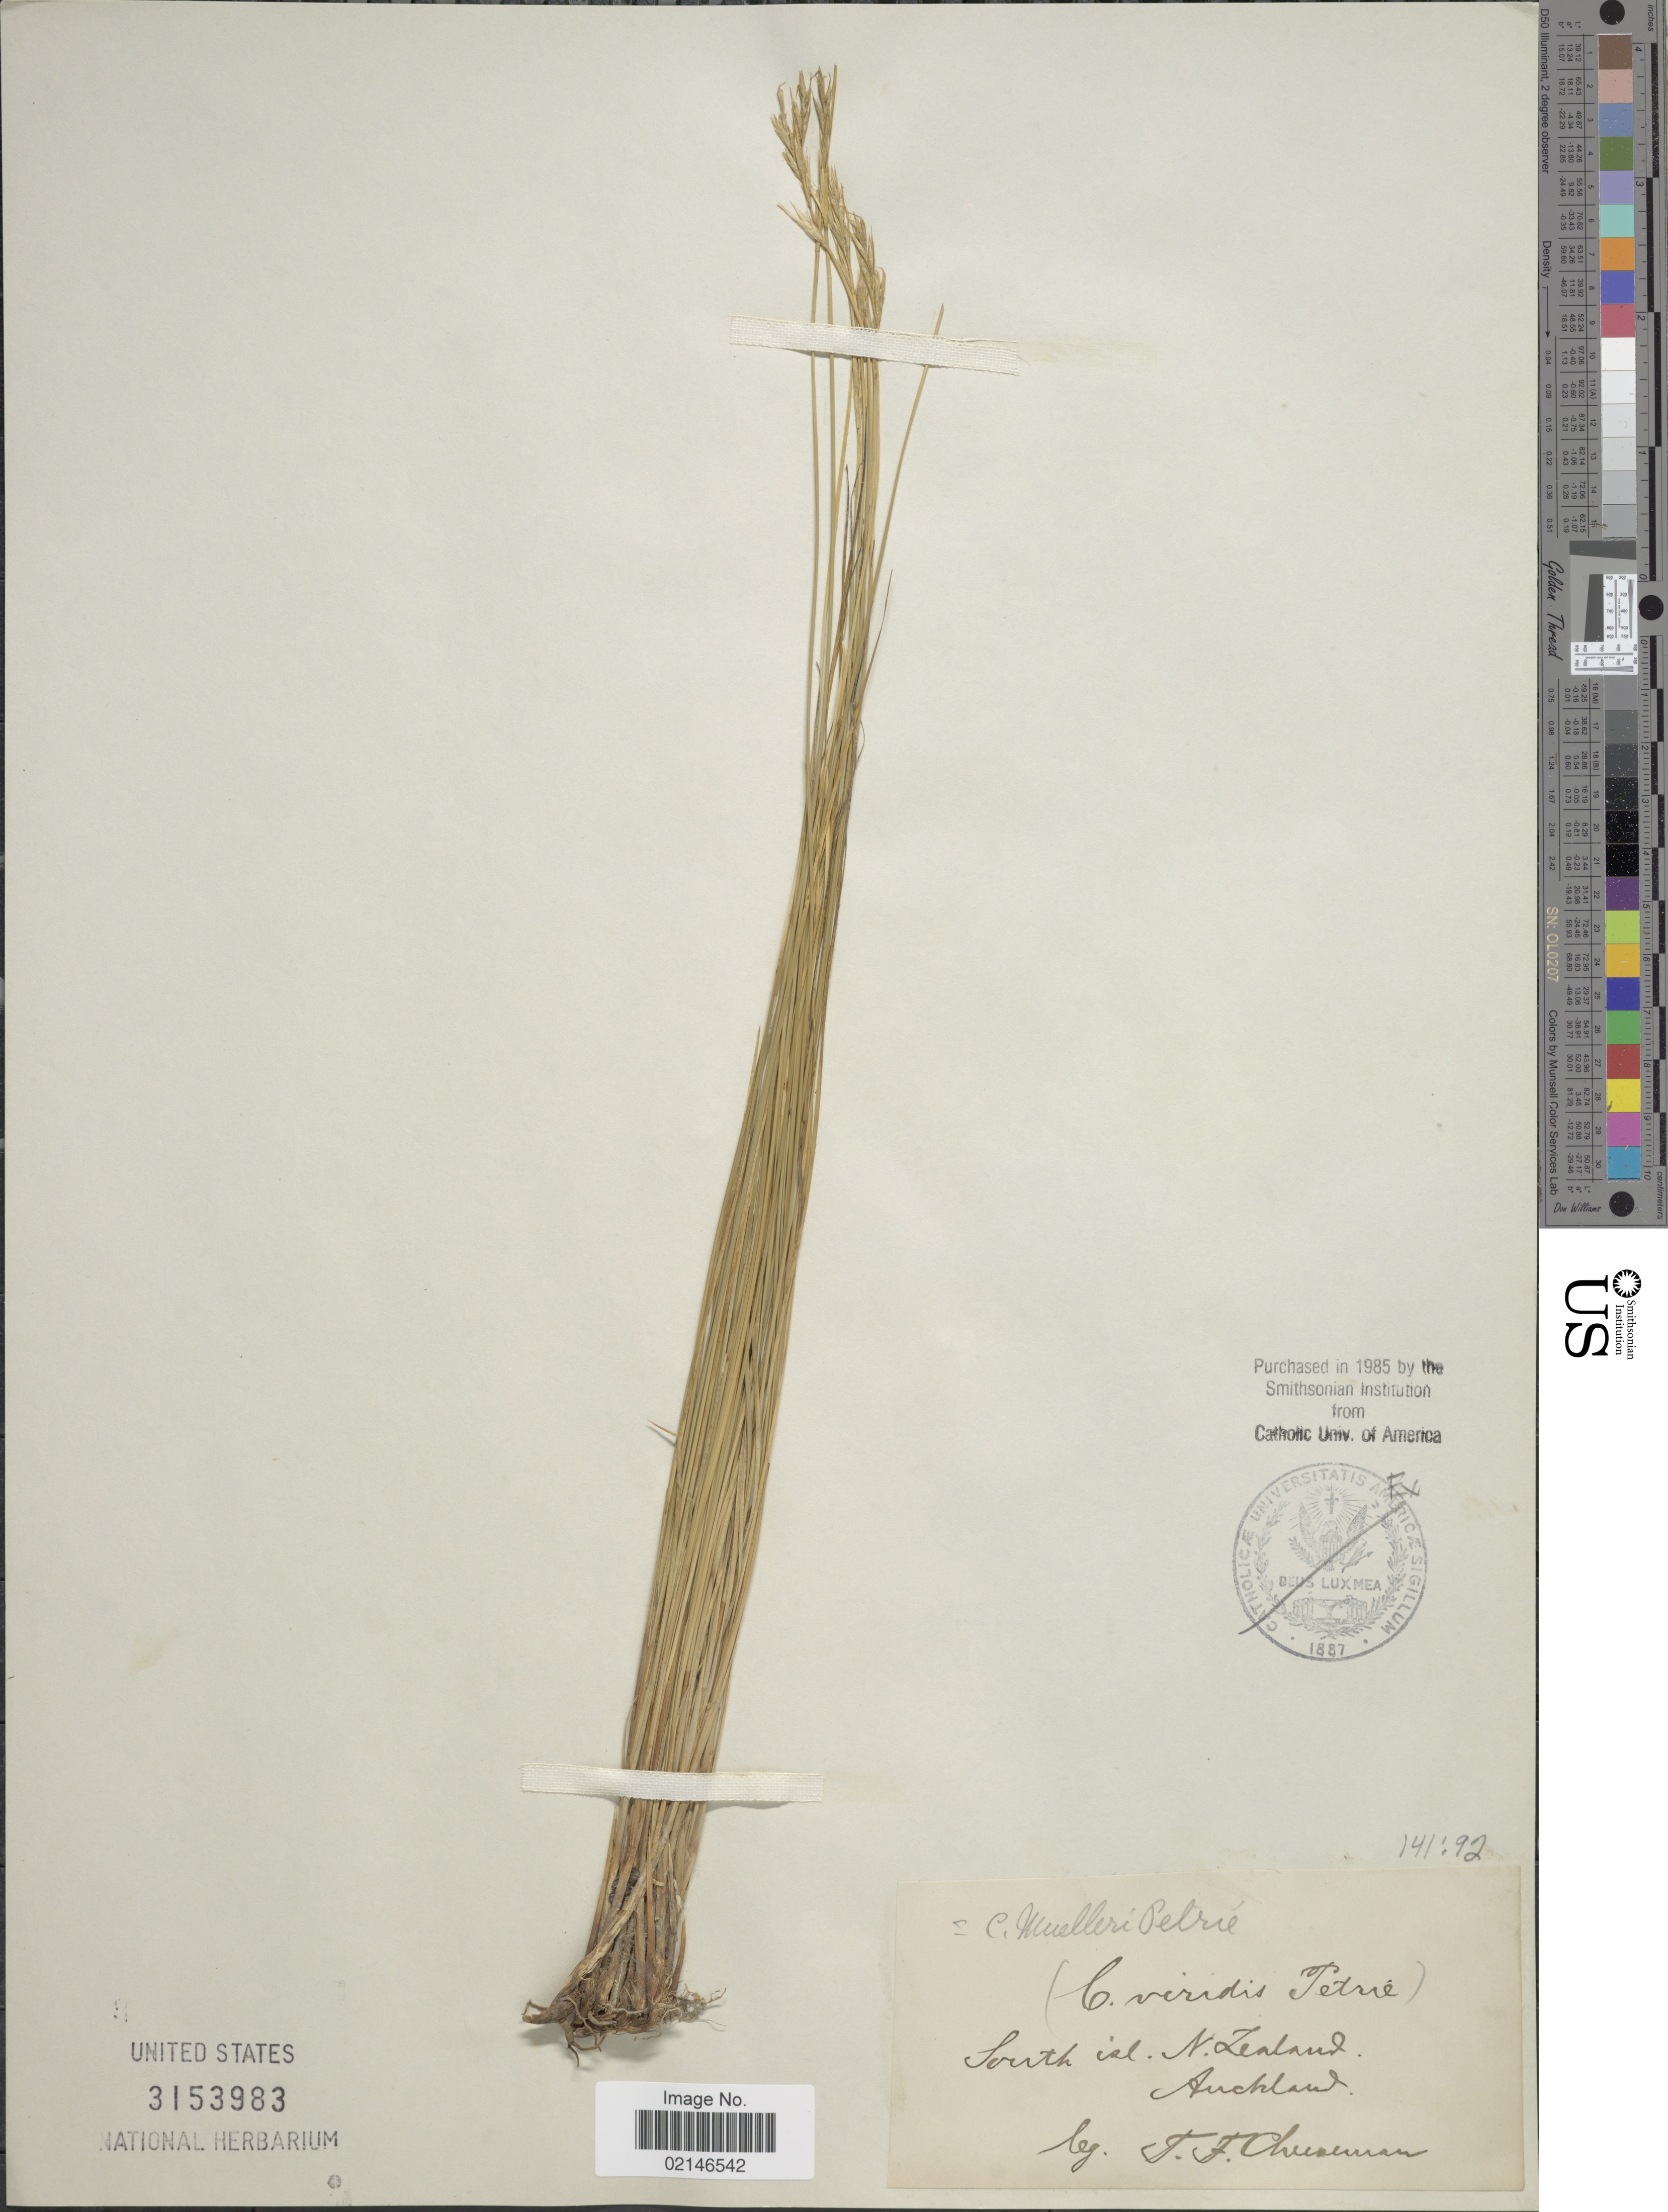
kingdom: Plantae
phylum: Tracheophyta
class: Liliopsida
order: Poales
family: Cyperaceae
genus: Carex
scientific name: Carex muelleri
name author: Petrie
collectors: T. F. Cheeseman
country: New Zealand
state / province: Auckland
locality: South Isl.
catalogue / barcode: US 3153983